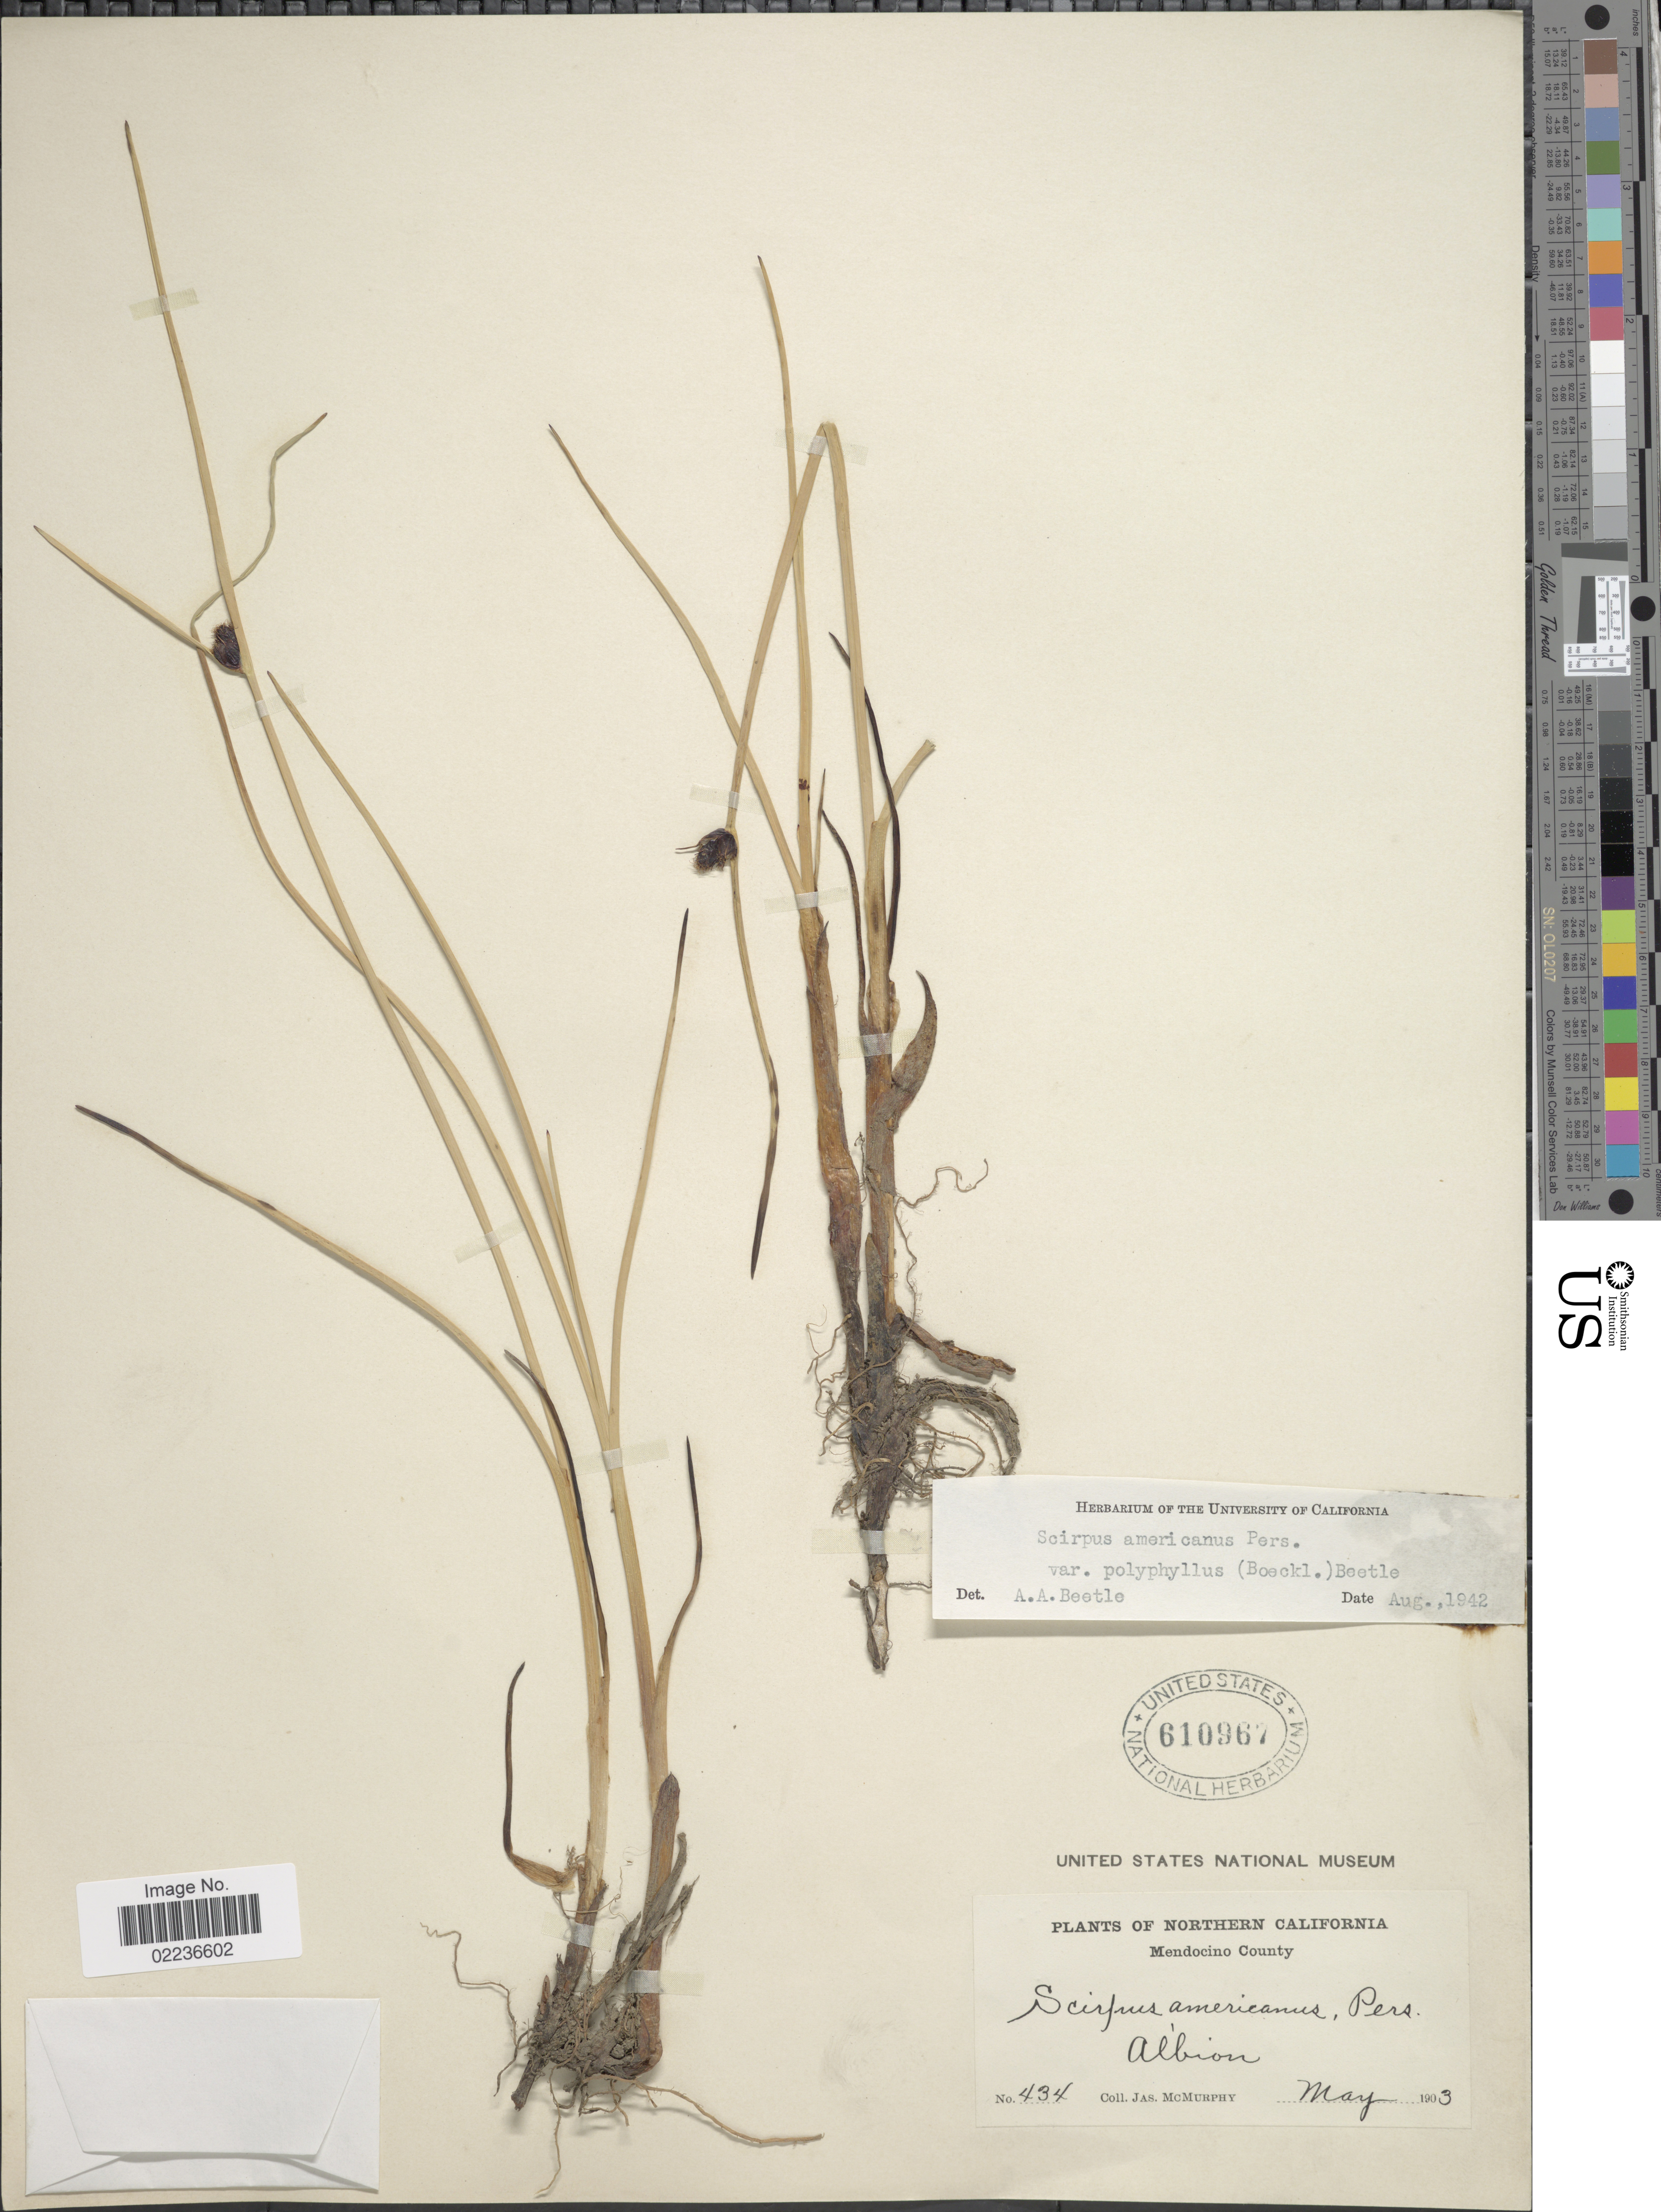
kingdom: Plantae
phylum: Tracheophyta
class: Liliopsida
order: Poales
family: Cyperaceae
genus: Schoenoplectus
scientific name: Schoenoplectus pungens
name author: (Vahl) Palla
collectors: J. McMurphy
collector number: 434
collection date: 1903-05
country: United States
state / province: California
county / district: Mendocino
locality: Northern California, Mendocino County, Albion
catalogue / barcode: US 610967